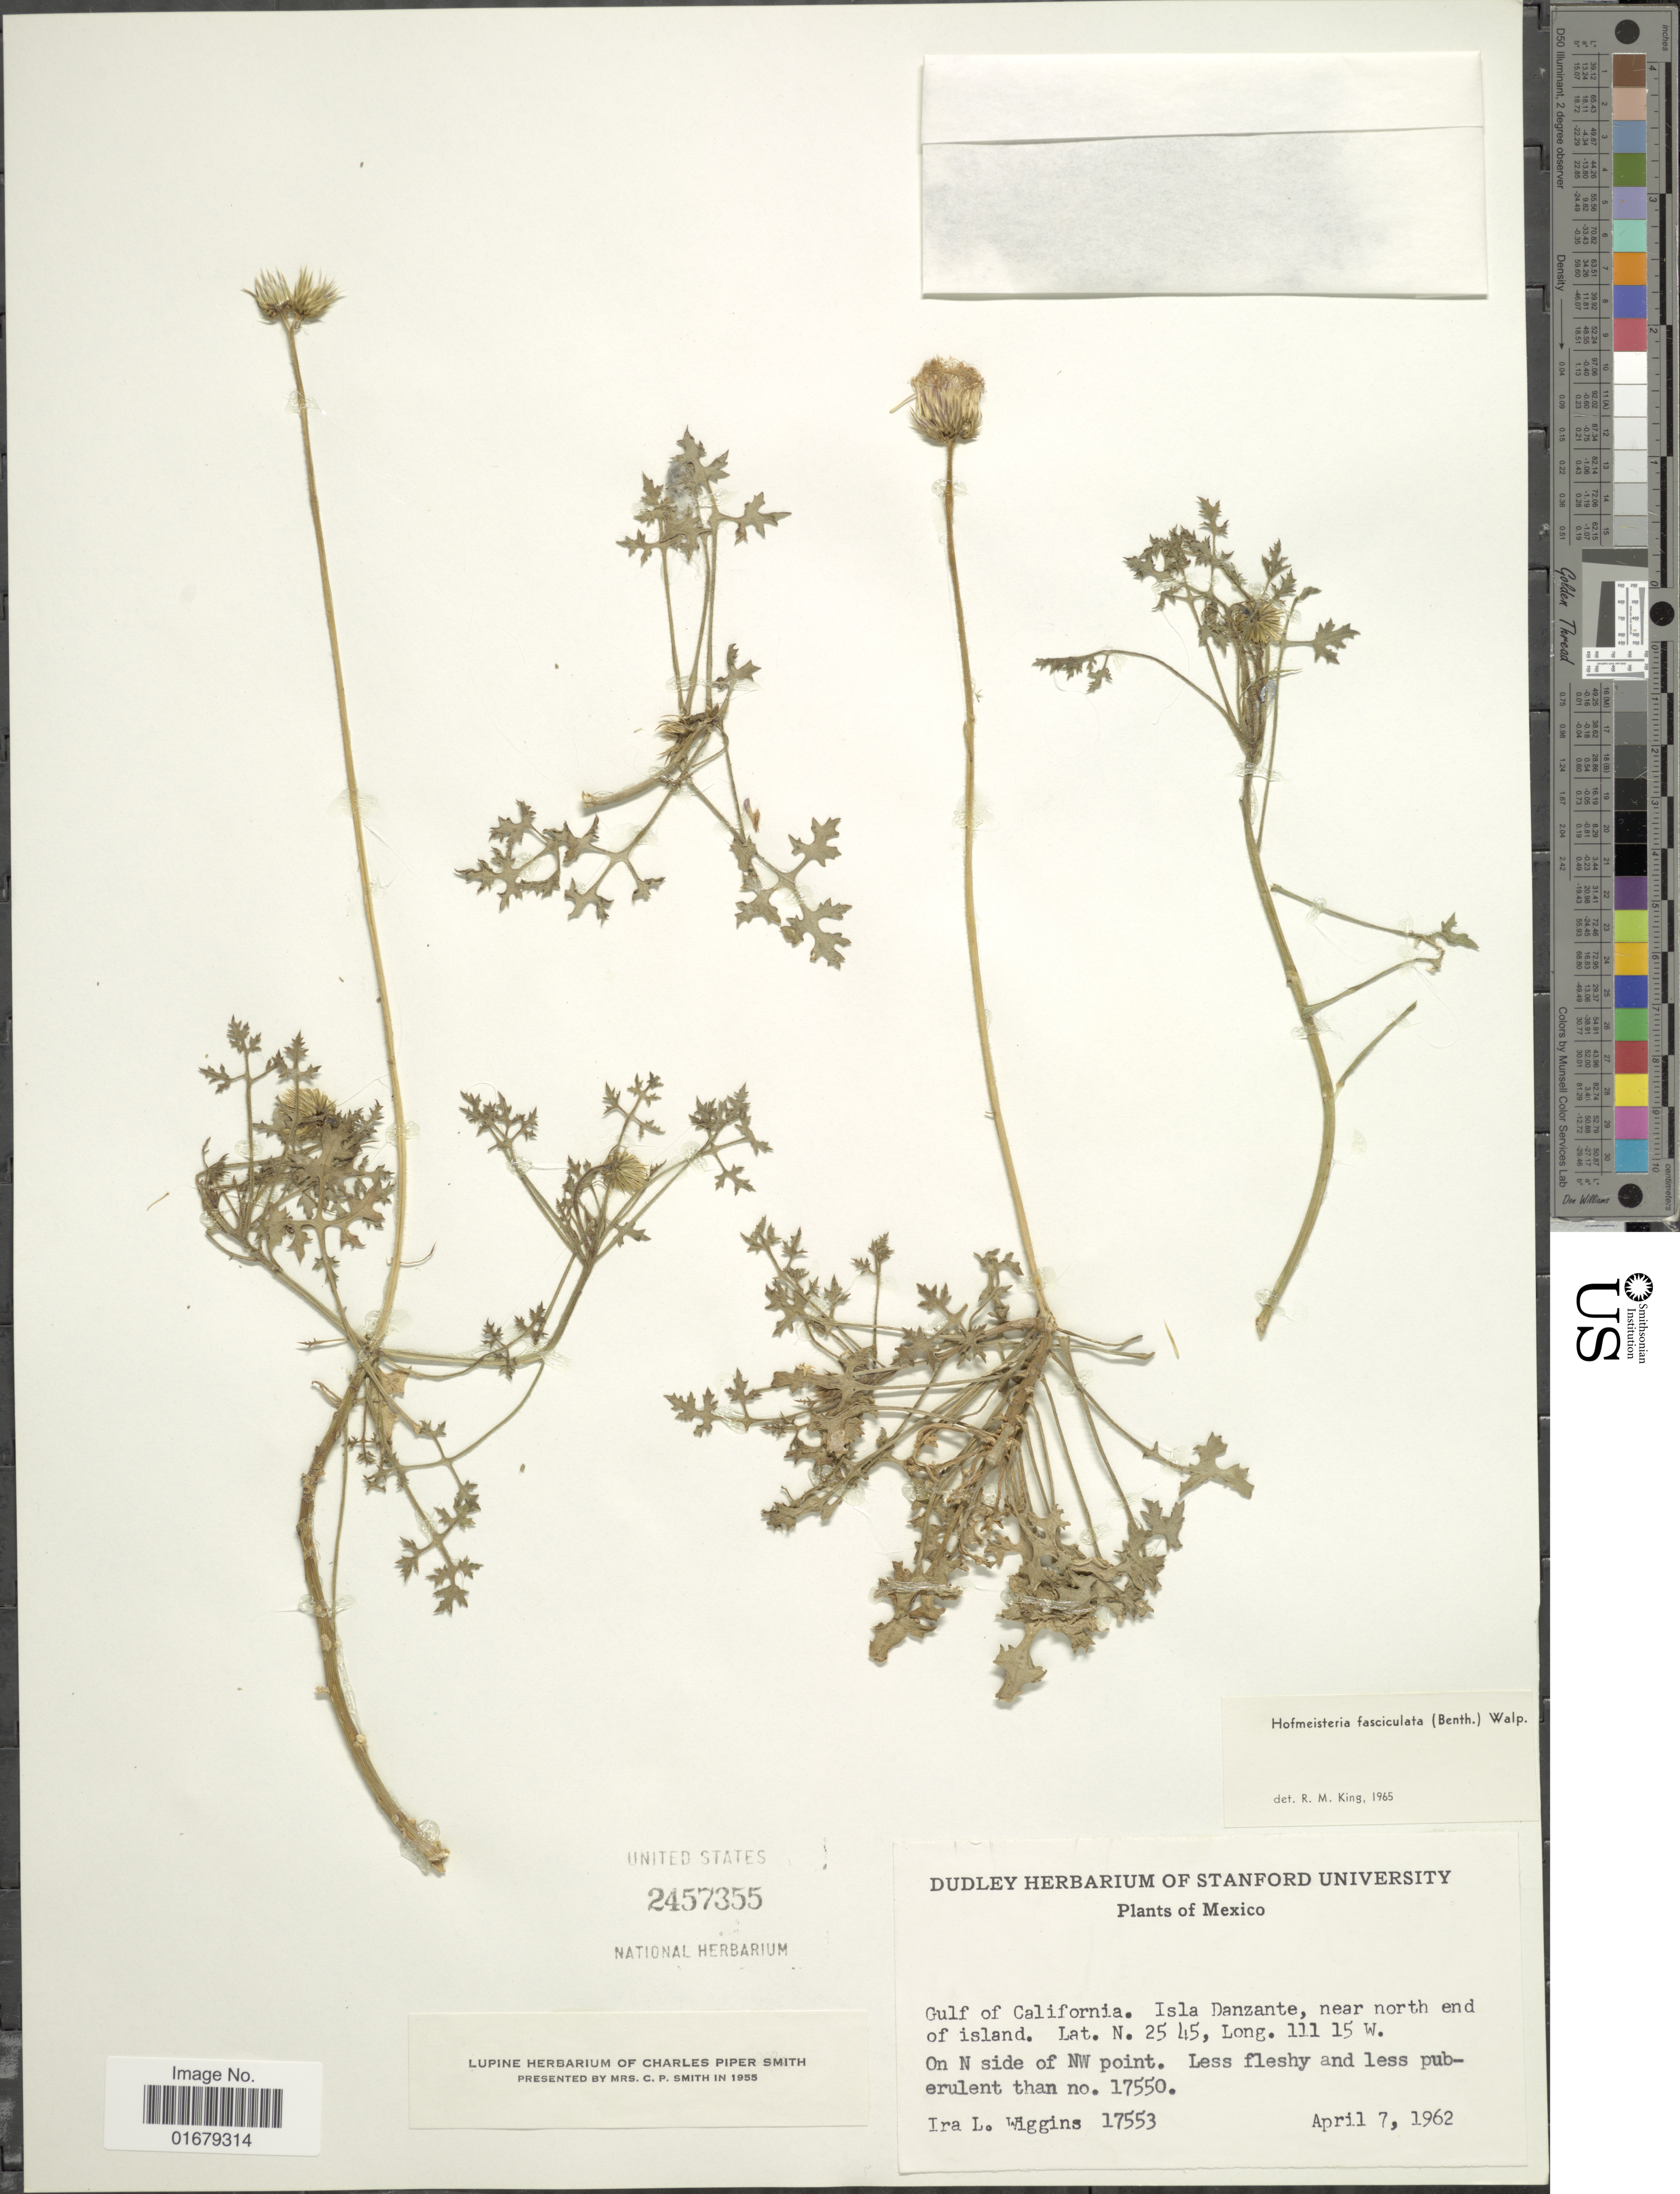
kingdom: Plantae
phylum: Tracheophyta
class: Magnoliopsida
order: Asterales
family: Asteraceae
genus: Hofmeisteria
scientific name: Hofmeisteria fasciculata var. pubescens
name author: (S. Watson) B.L. Rob.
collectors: I. L. Wiggins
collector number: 17553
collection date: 1962-04-07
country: Mexico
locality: Gulf of California, Isla Danzante, near north end of island, On N side of NW point.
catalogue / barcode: US 2457355